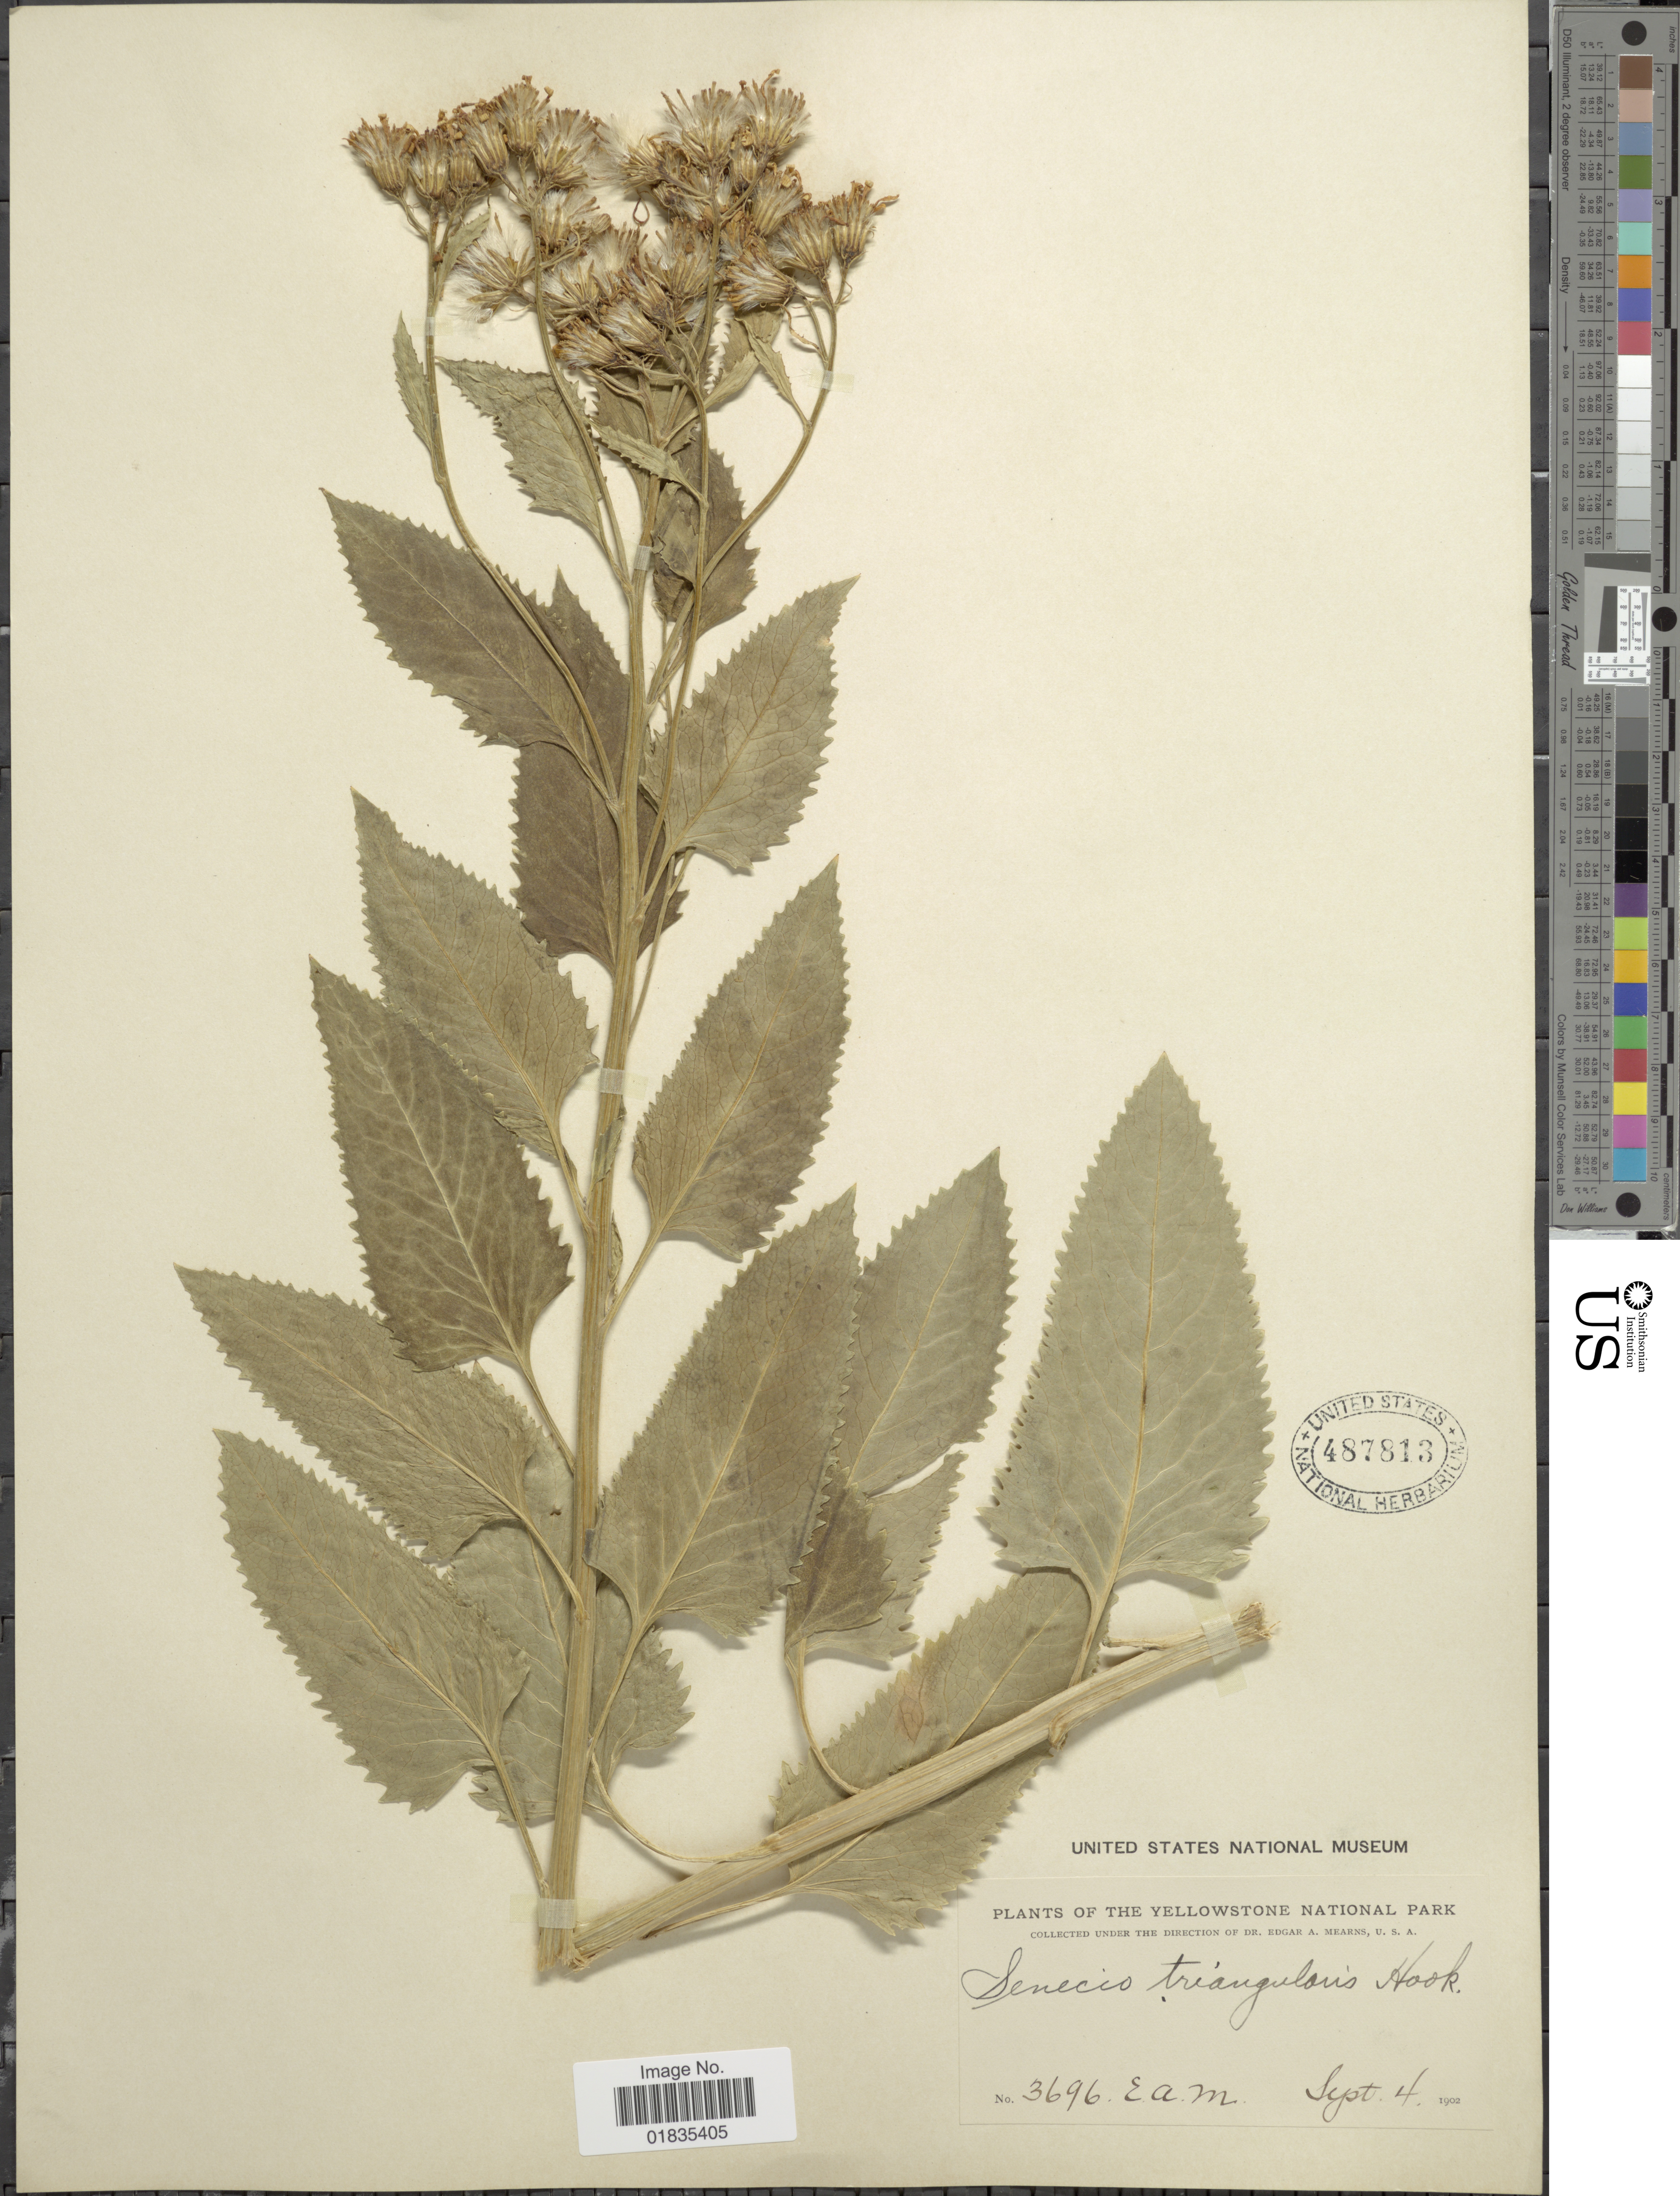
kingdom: Plantae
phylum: Tracheophyta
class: Magnoliopsida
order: Asterales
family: Asteraceae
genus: Senecio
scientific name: Senecio triangularis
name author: Hook.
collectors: E. A. Mearns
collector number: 3696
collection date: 1902-09-04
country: United States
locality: Yellowstone National Park.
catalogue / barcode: US 487813